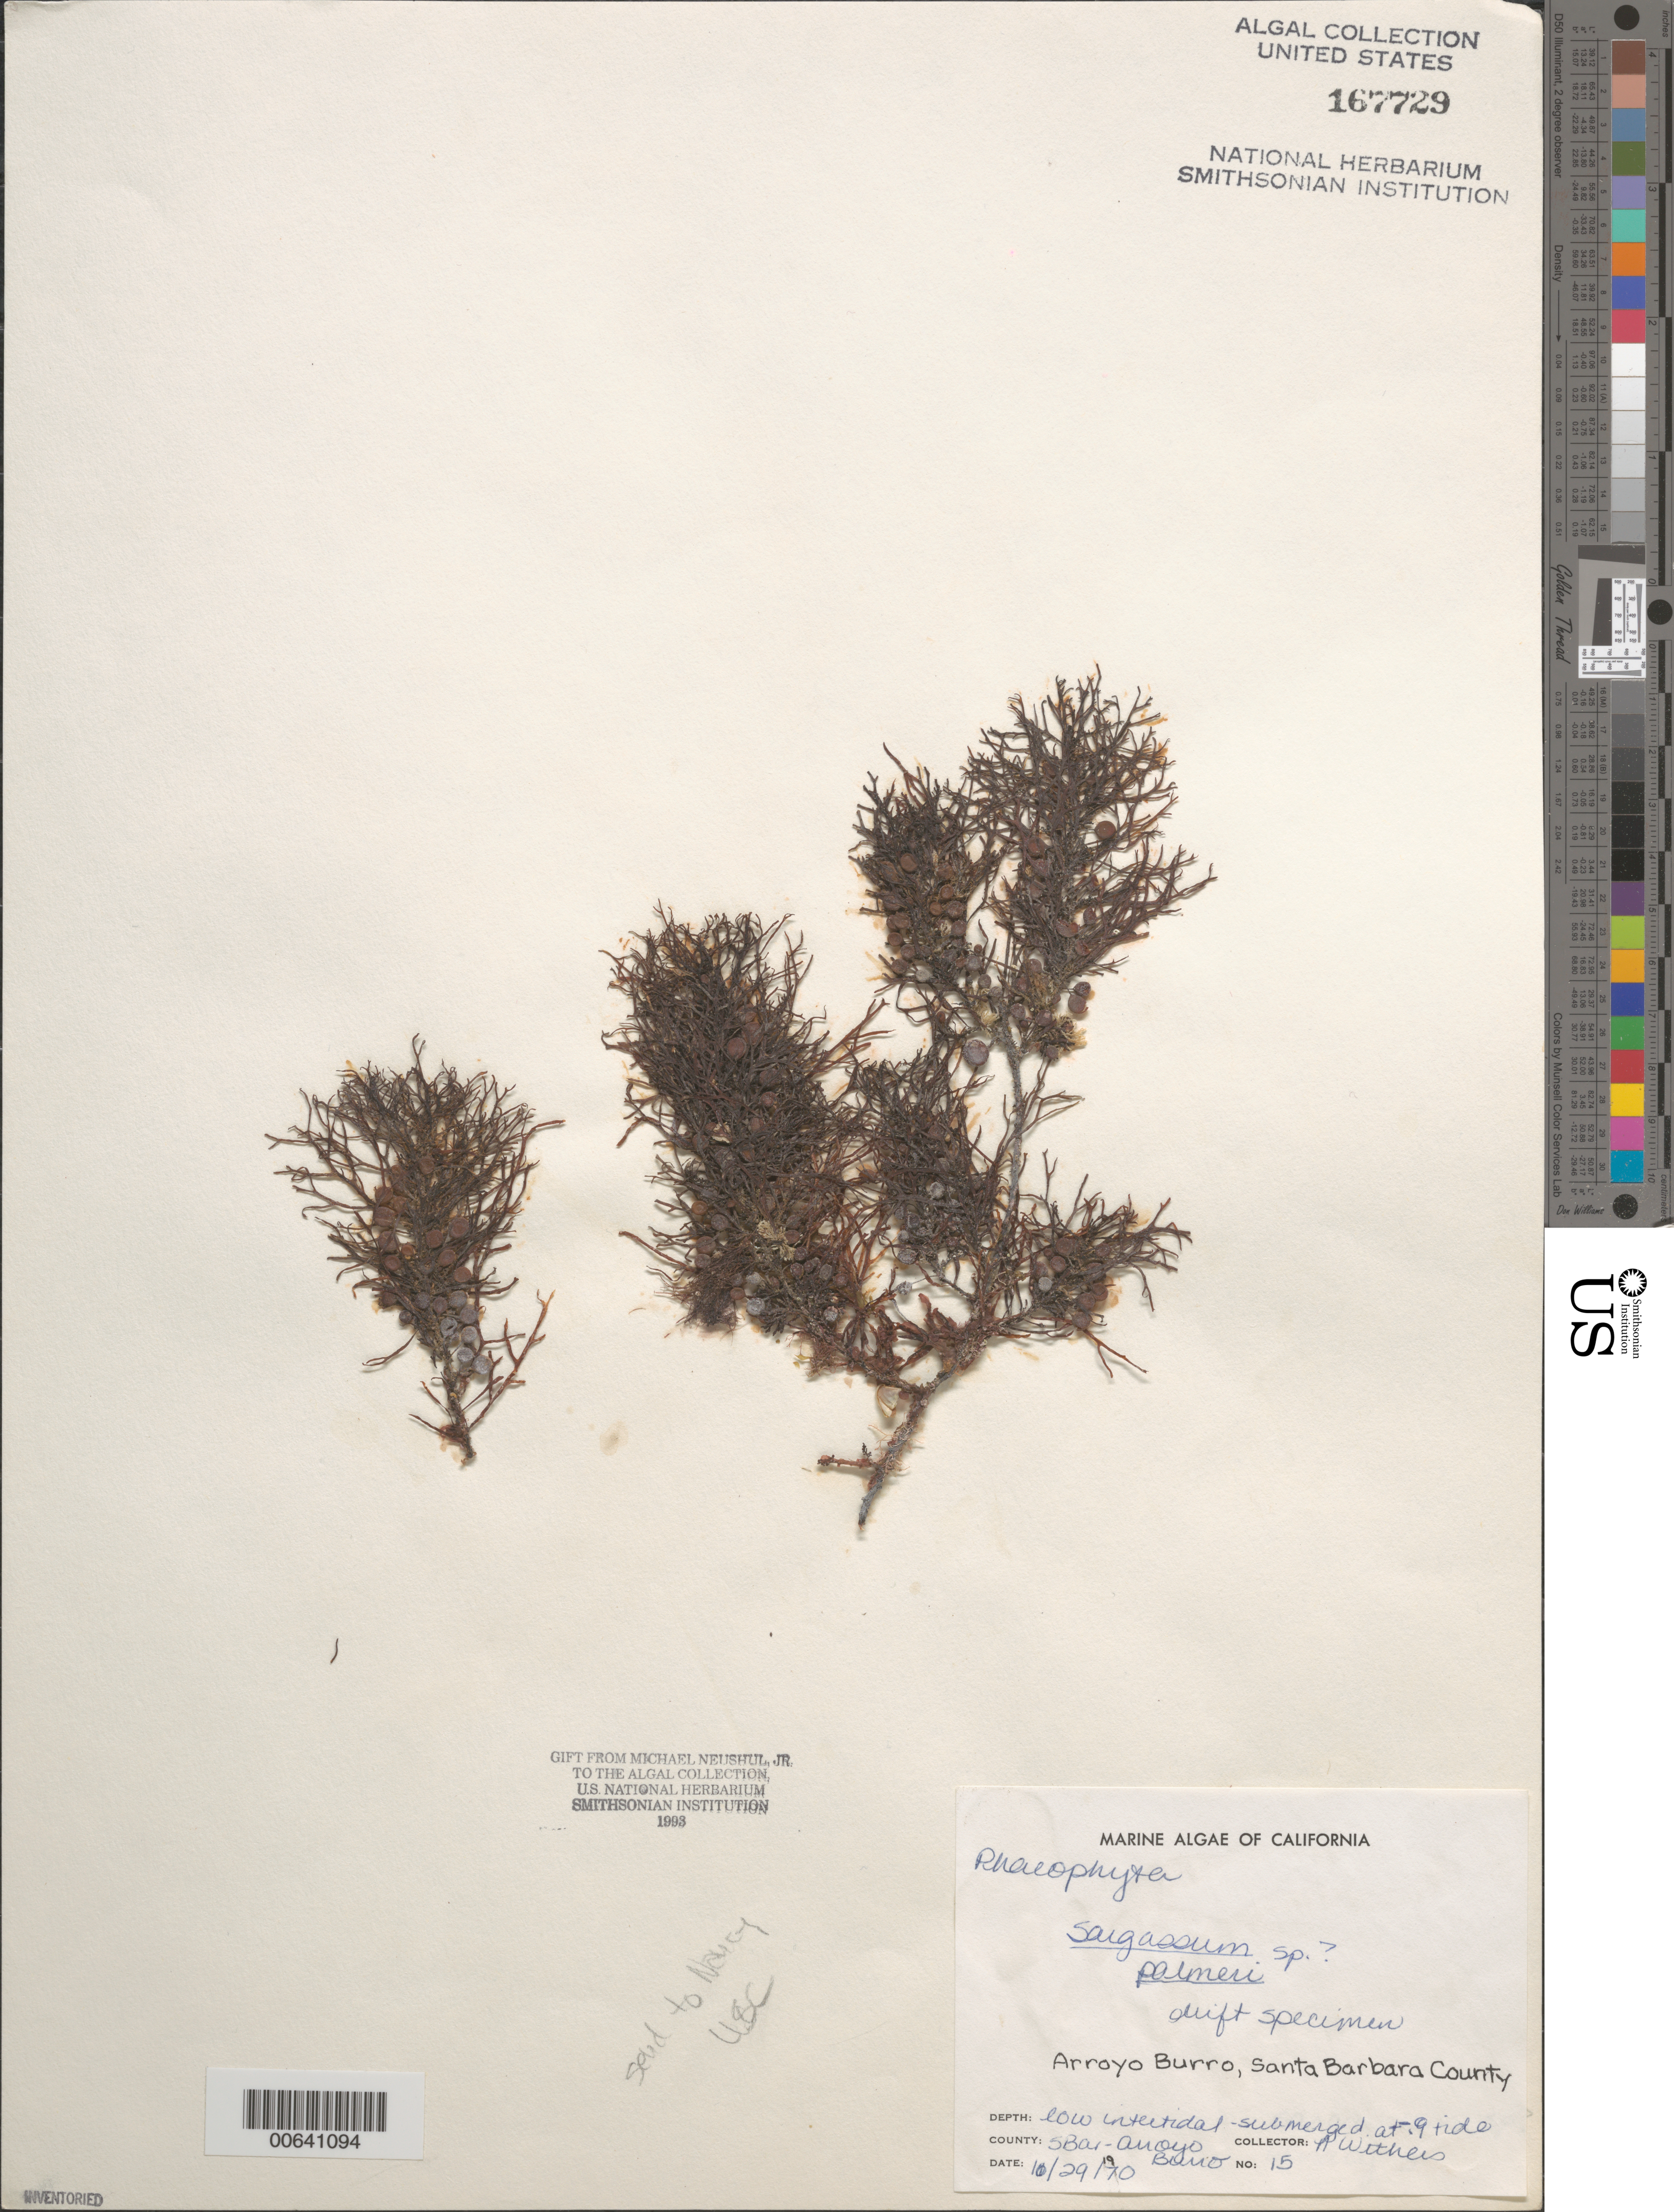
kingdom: Chromista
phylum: Ochrophyta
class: Phaeophyceae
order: Fucales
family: Sargassaceae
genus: Sargassum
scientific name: Sargassum palmeri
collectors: N. Withers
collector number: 15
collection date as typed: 29 Oct 1970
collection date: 1970-10-29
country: United States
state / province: California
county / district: Santa Barbara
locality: Arroyo Burro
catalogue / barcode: US 167729